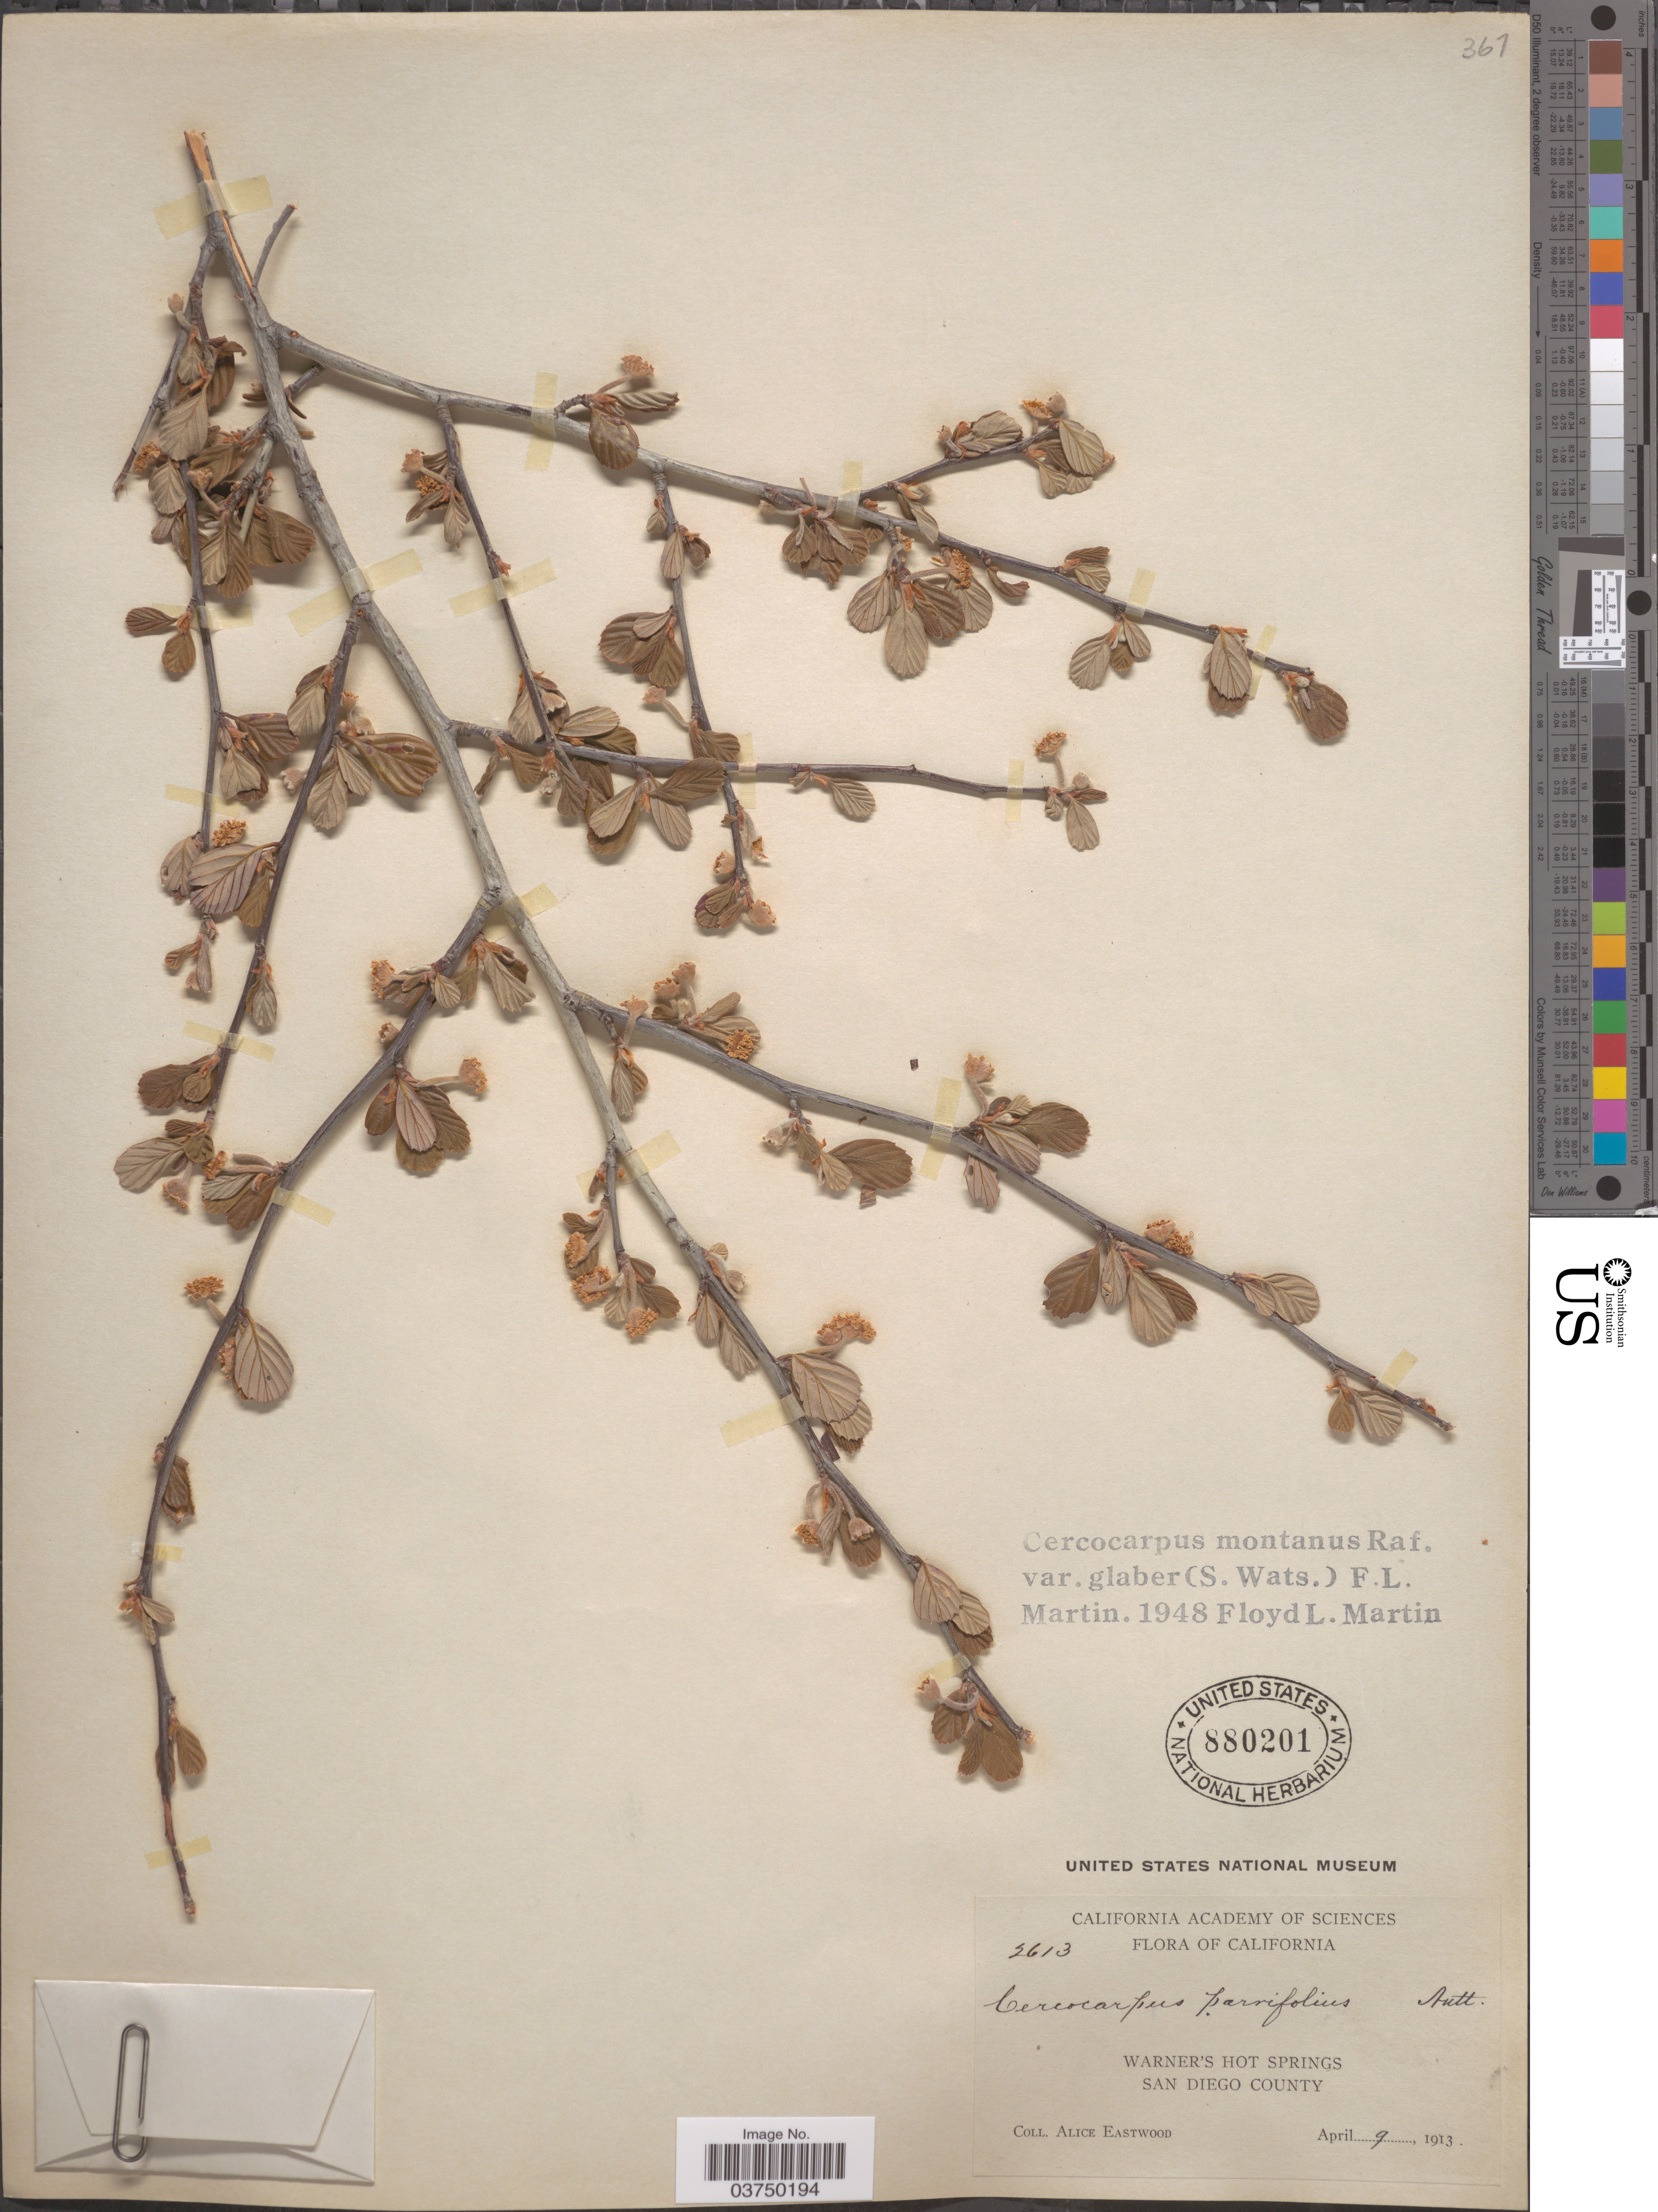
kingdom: Plantae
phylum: Tracheophyta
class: Magnoliopsida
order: Rosales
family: Rosaceae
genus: Cercocarpus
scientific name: Cercocarpus montanus var. glaber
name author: (S. Watson) F.L. Martin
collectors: A. Eastwood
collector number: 2613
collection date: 1913-04-09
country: United States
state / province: California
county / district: San Diego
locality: Warner's Hot Springs. San Diego County.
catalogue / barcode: US 880201